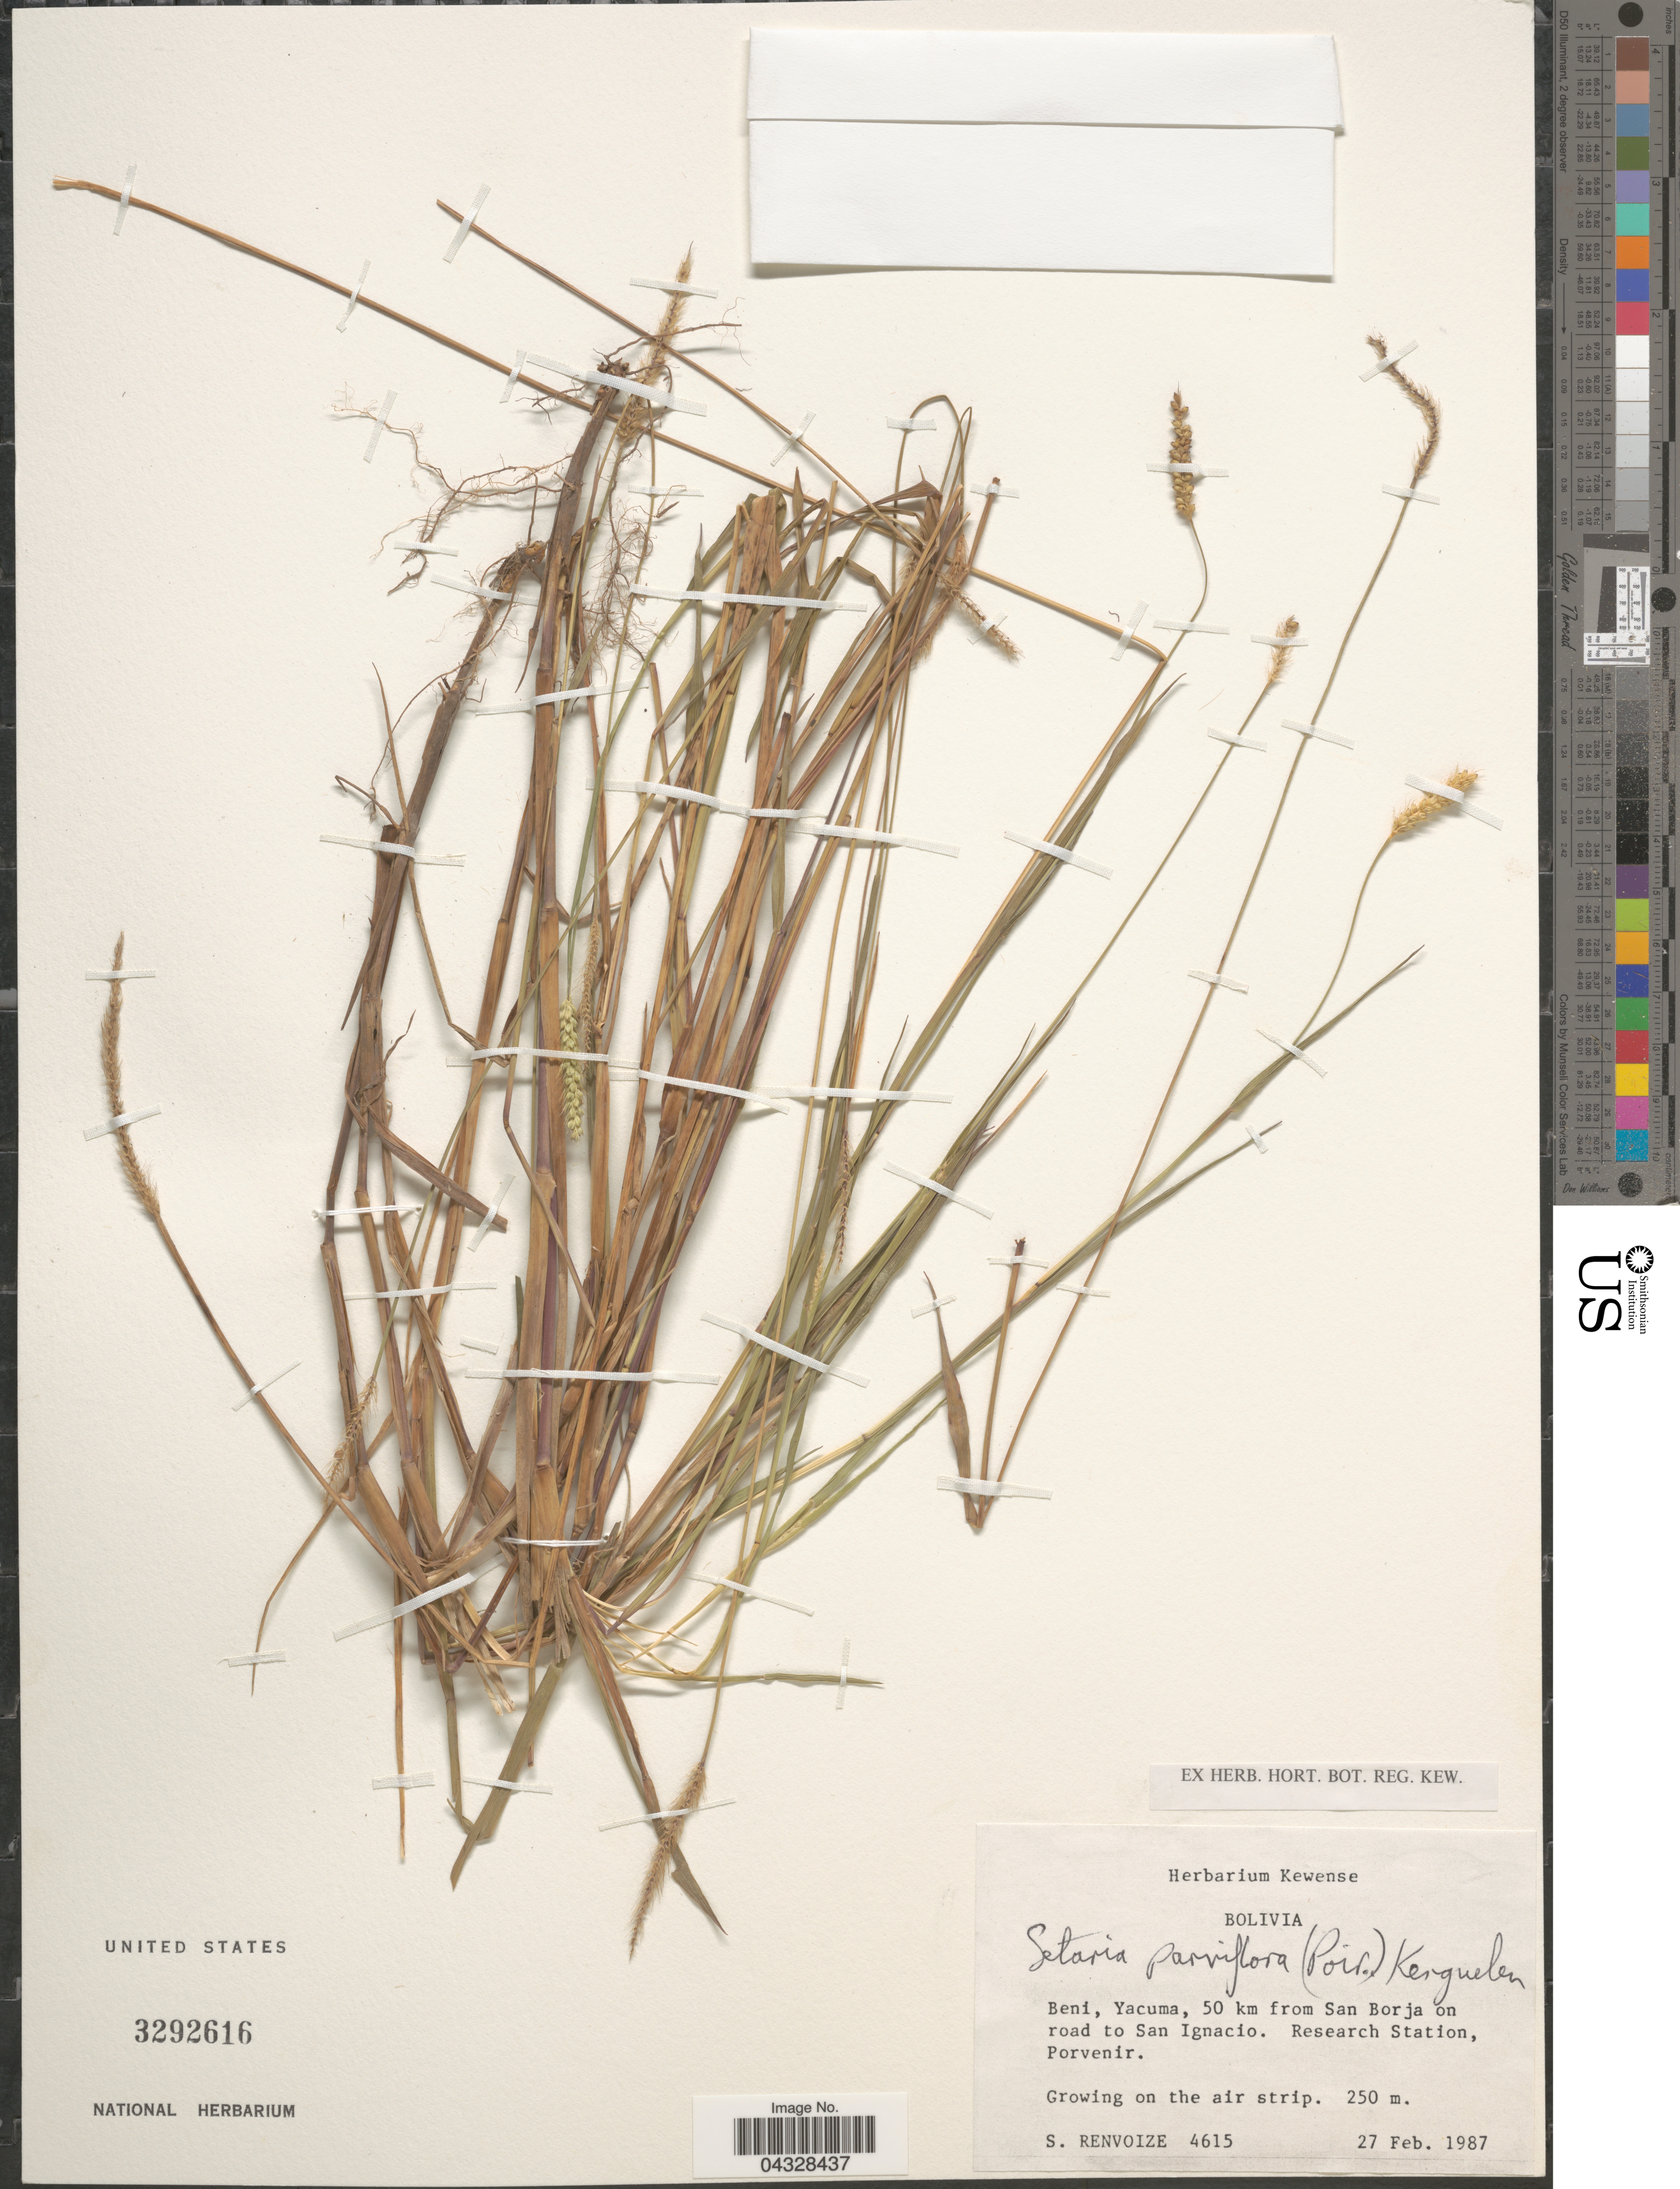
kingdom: Plantae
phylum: Tracheophyta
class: Liliopsida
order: Poales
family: Poaceae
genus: Setaria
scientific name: Setaria parviflora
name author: (Poir.) Kerguélen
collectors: S. A. Renvoize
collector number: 4615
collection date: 1987-02-27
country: Bolivia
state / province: Beni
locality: Yacuma, 50 km from San Borja on road to San Ignacio. Research Station, Porvenir. On the air strip.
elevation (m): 250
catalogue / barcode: US 3292616